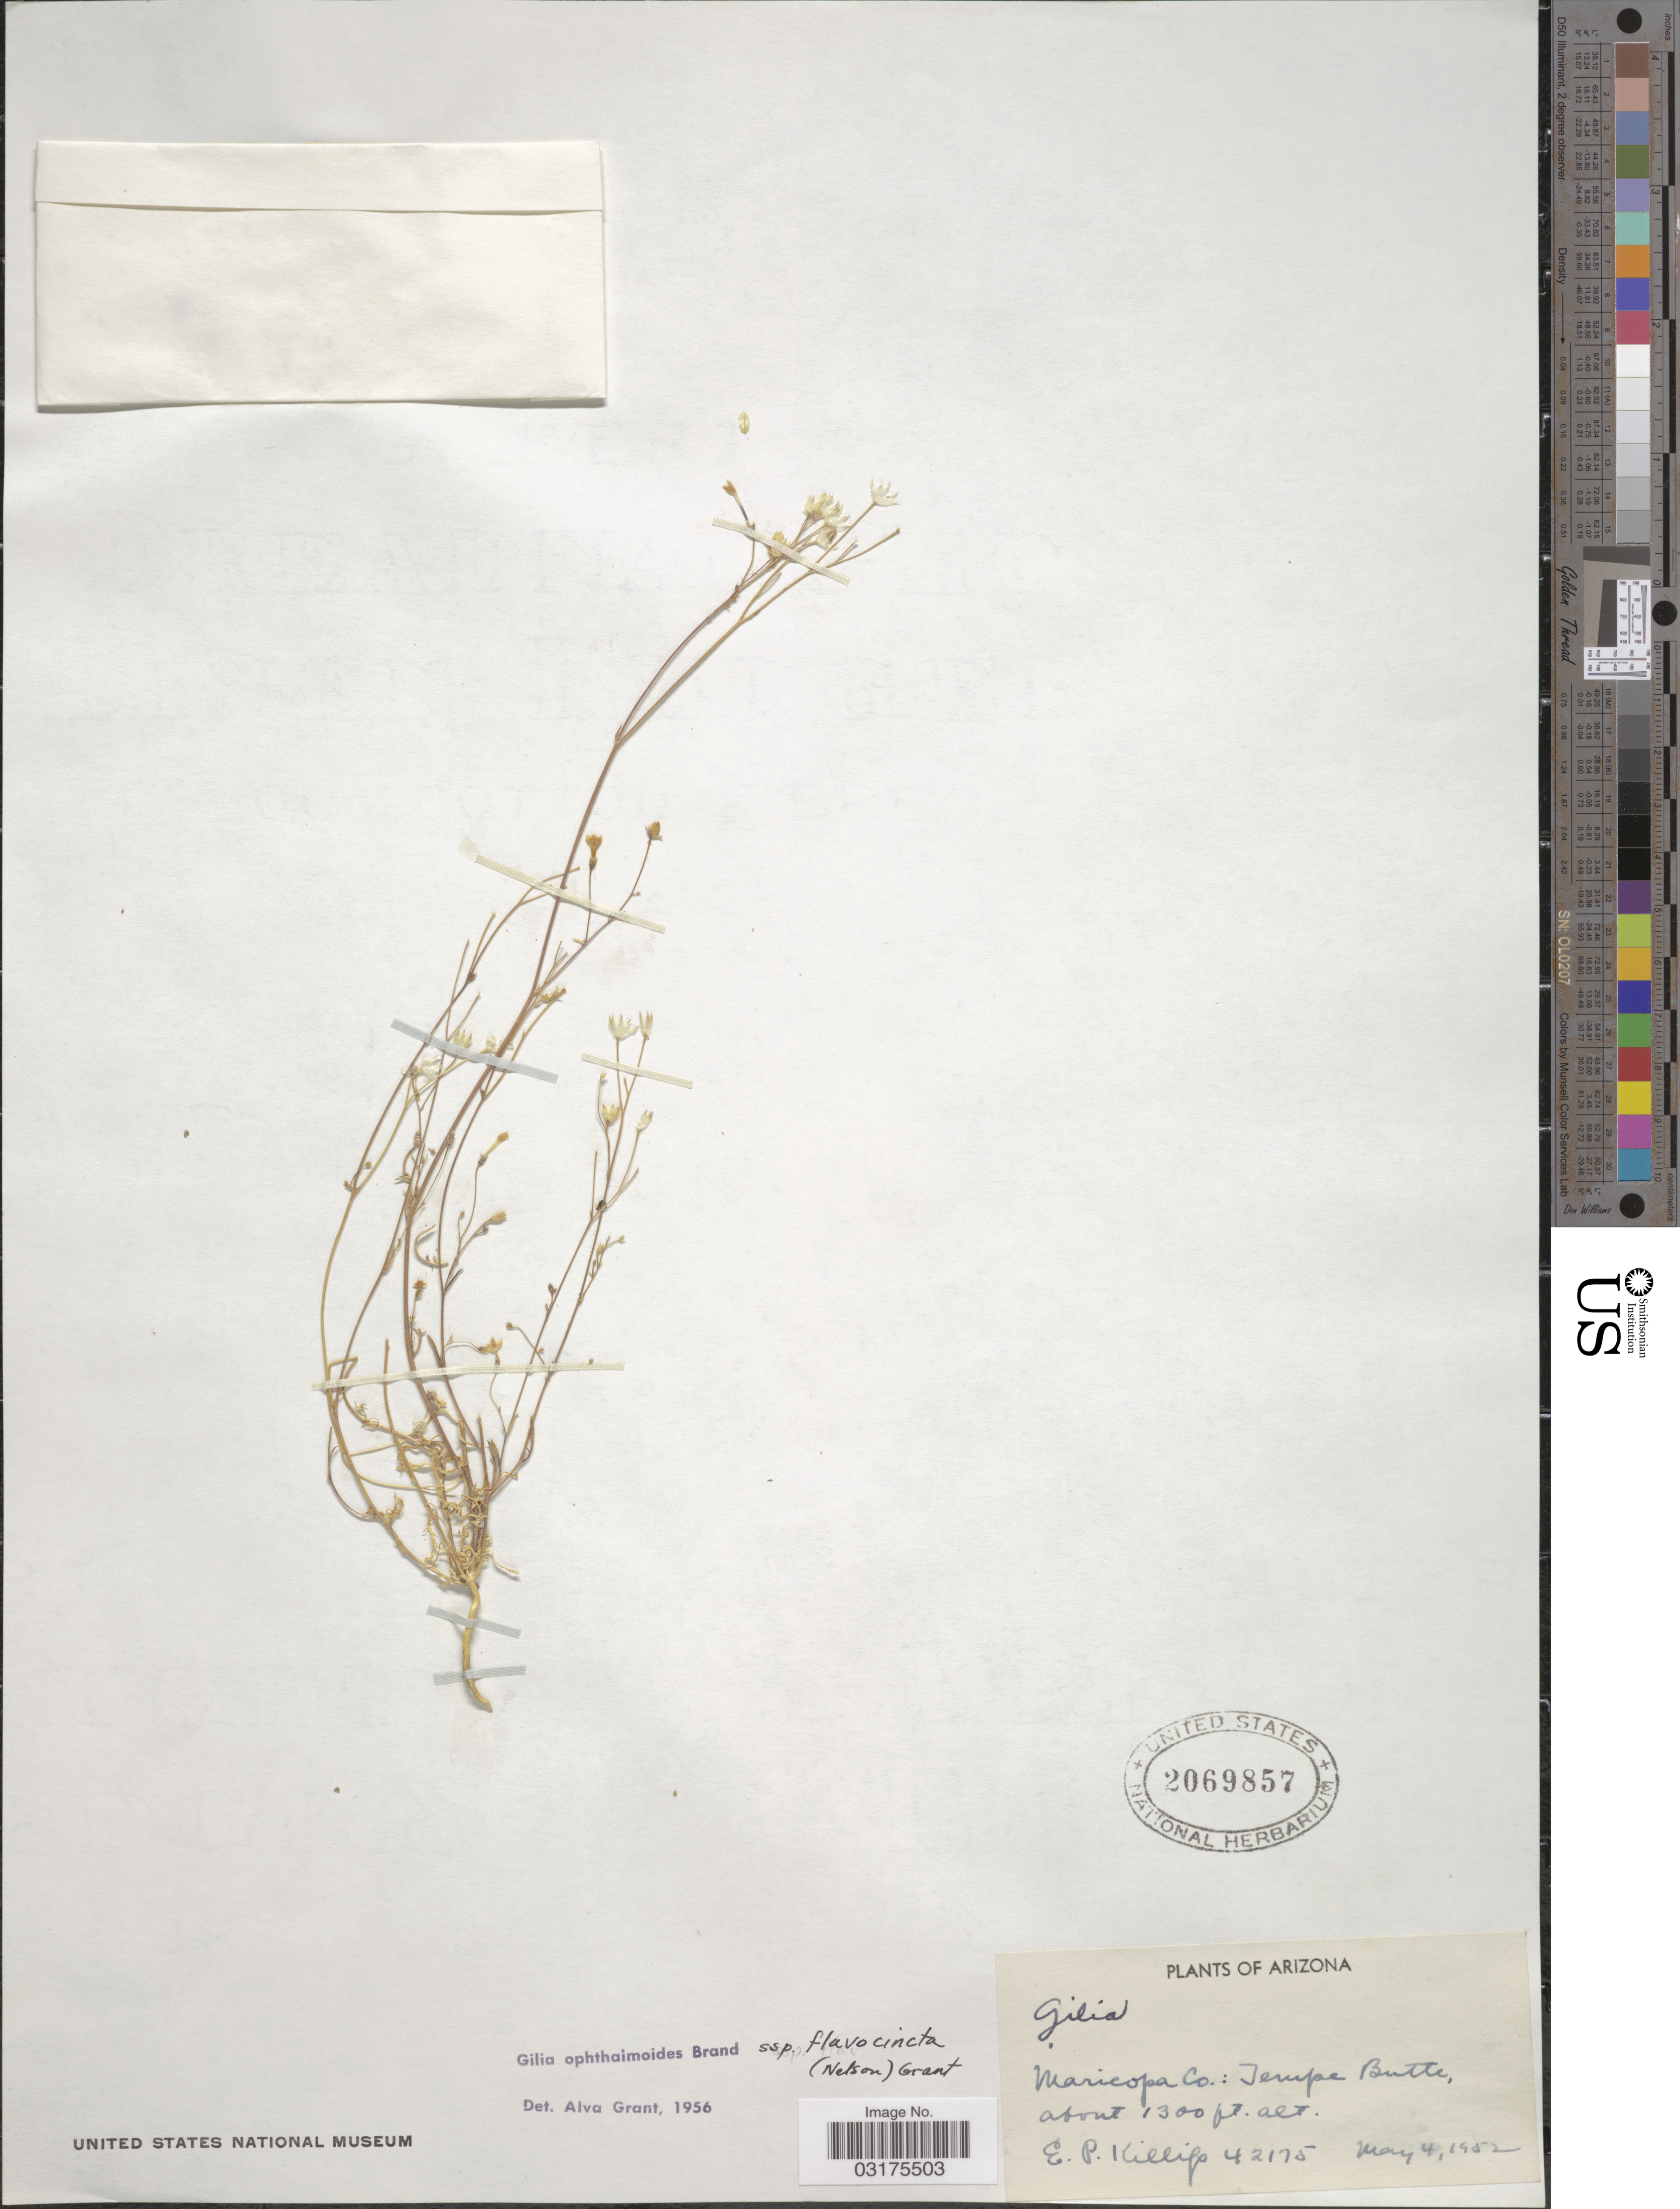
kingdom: Plantae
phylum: Tracheophyta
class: Magnoliopsida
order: Ericales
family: Polemoniaceae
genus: Gilia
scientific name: Gilia flavocincta subsp. flavocincta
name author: A. Nelson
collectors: E. P. Killip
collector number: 42175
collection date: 1952-05-04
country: United States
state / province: Arizona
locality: Maricopa Co.: Tempe Butte.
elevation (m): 396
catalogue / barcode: US 2069857